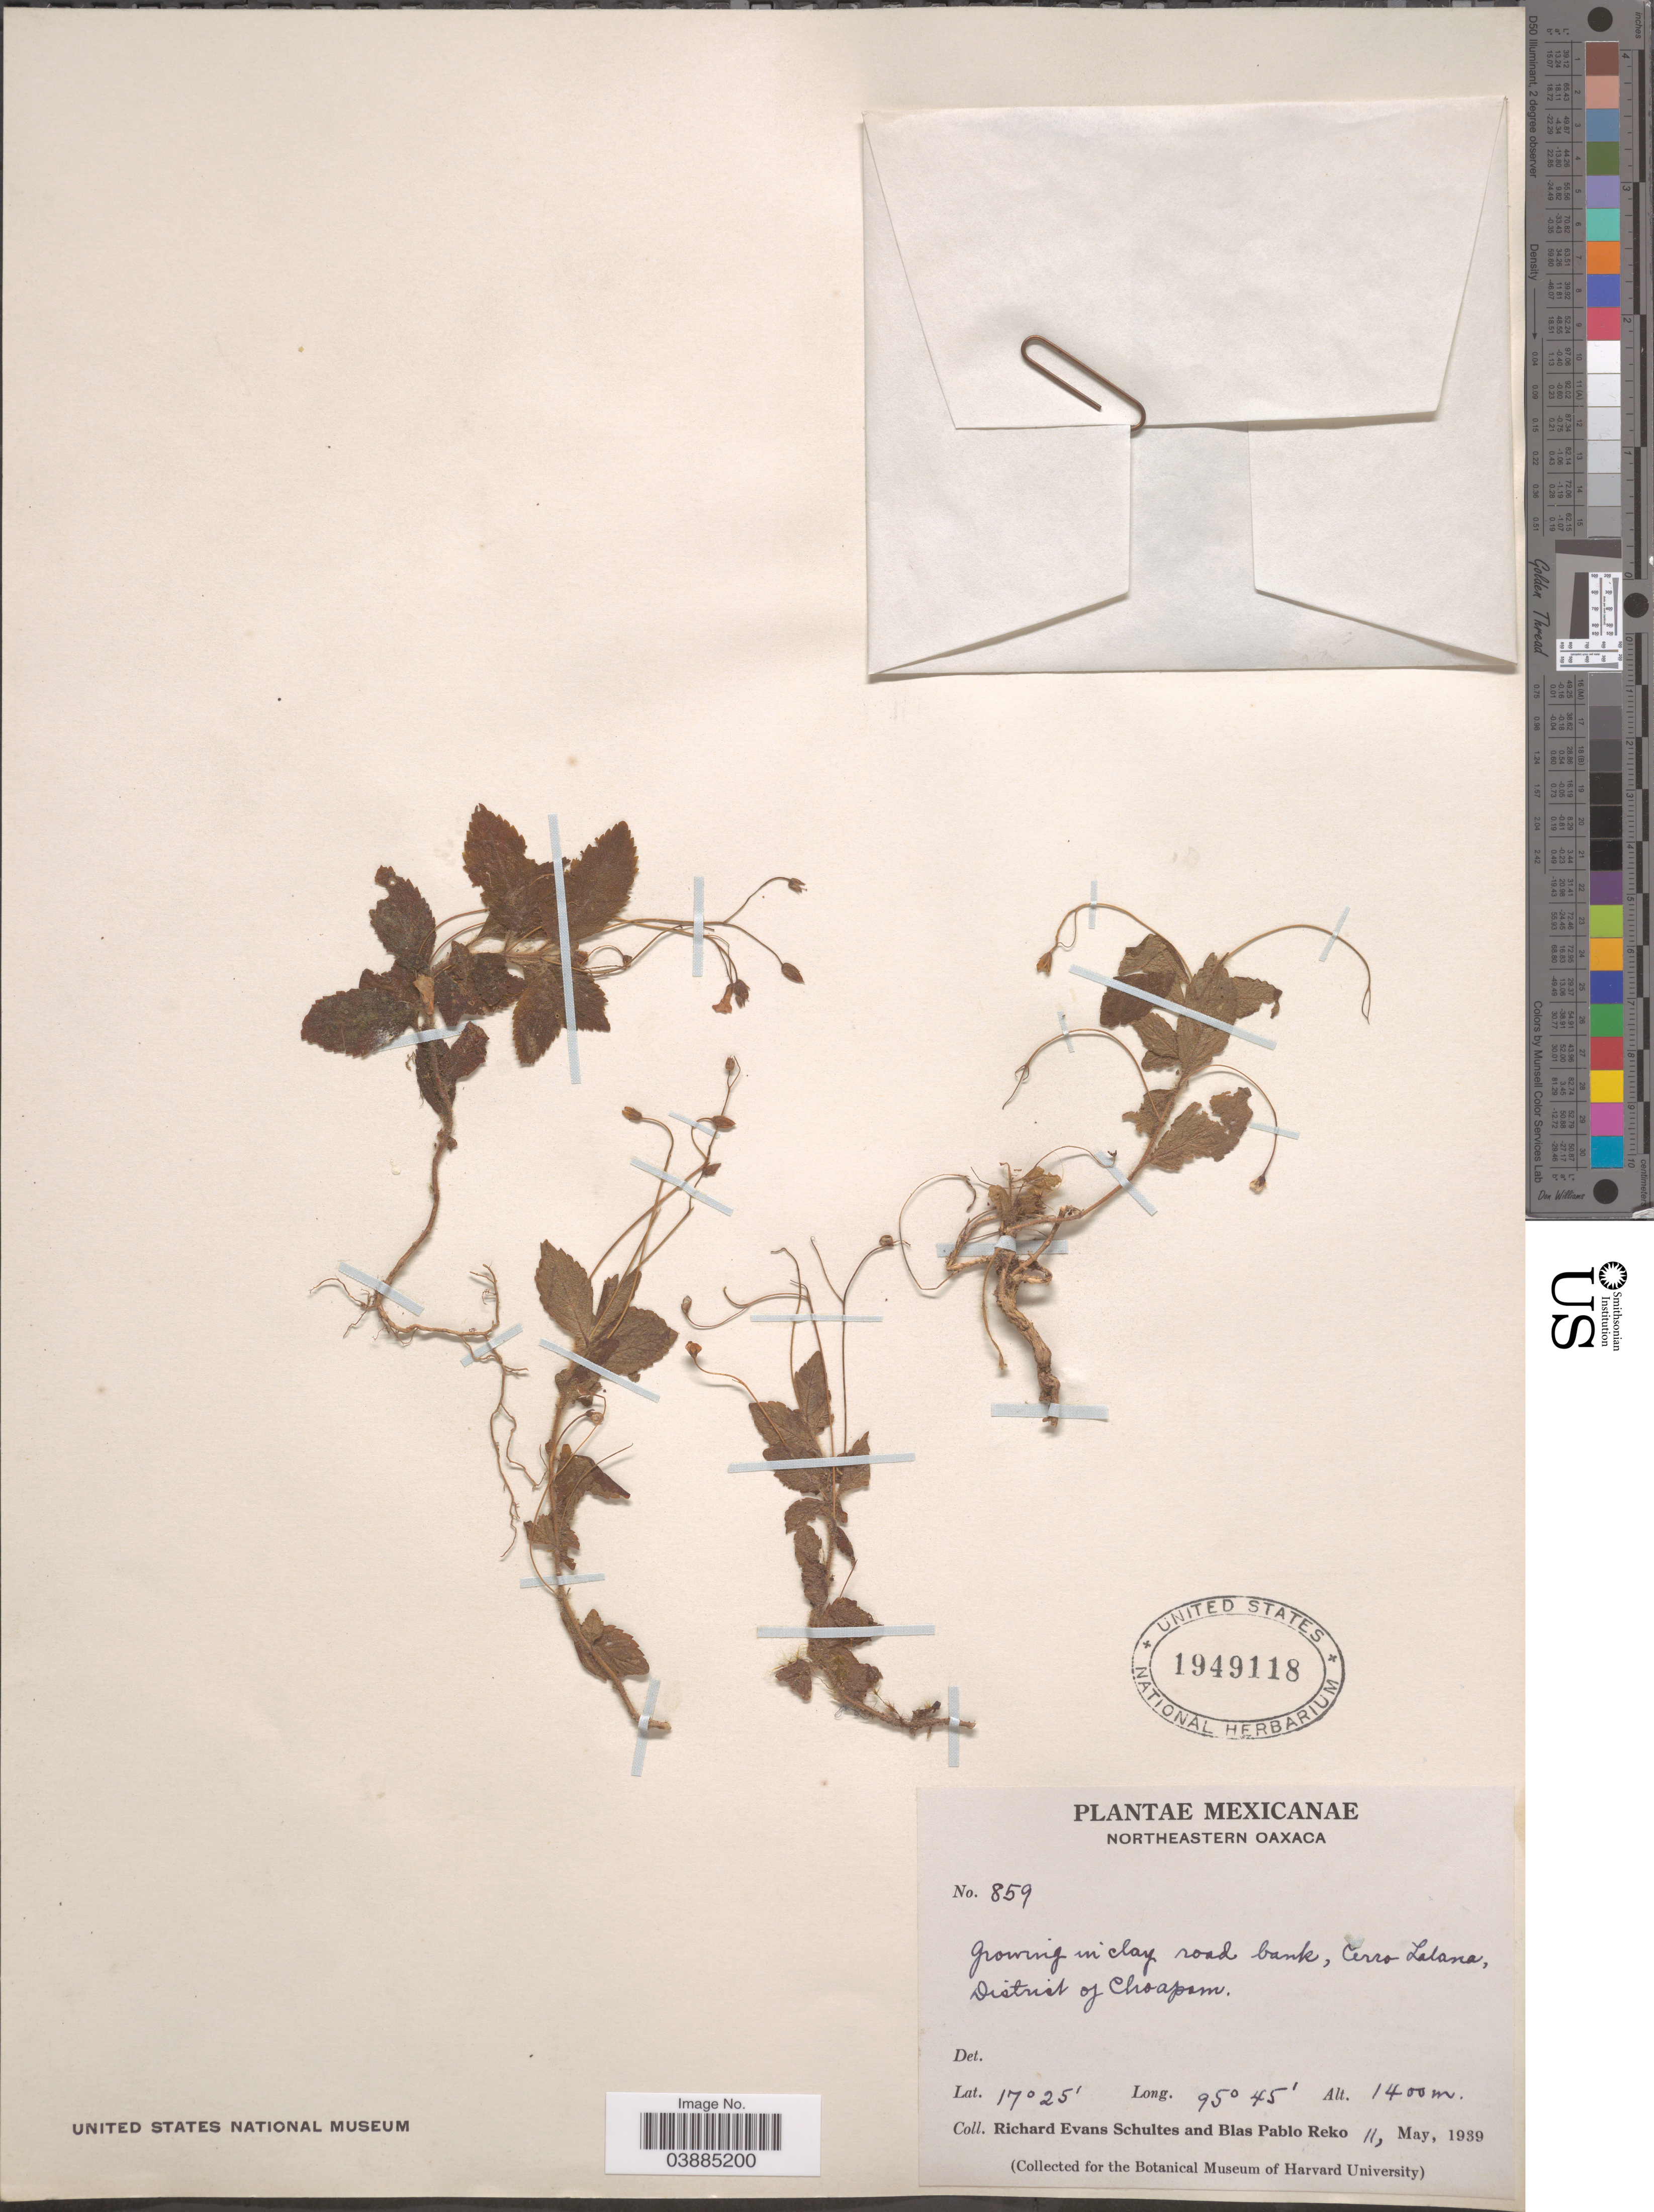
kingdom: Plantae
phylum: Tracheophyta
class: Magnoliopsida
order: Lamiales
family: Plantaginaceae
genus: Lendneria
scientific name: Lendneria sp.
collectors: R. E. Schultes & B. P. Reko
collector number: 859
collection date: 1939-05-11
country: Mexico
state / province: Oaxaca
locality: Northeastern Oaxaca. Cerro Lalana, District of Choapam.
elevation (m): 1400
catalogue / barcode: US 1949118